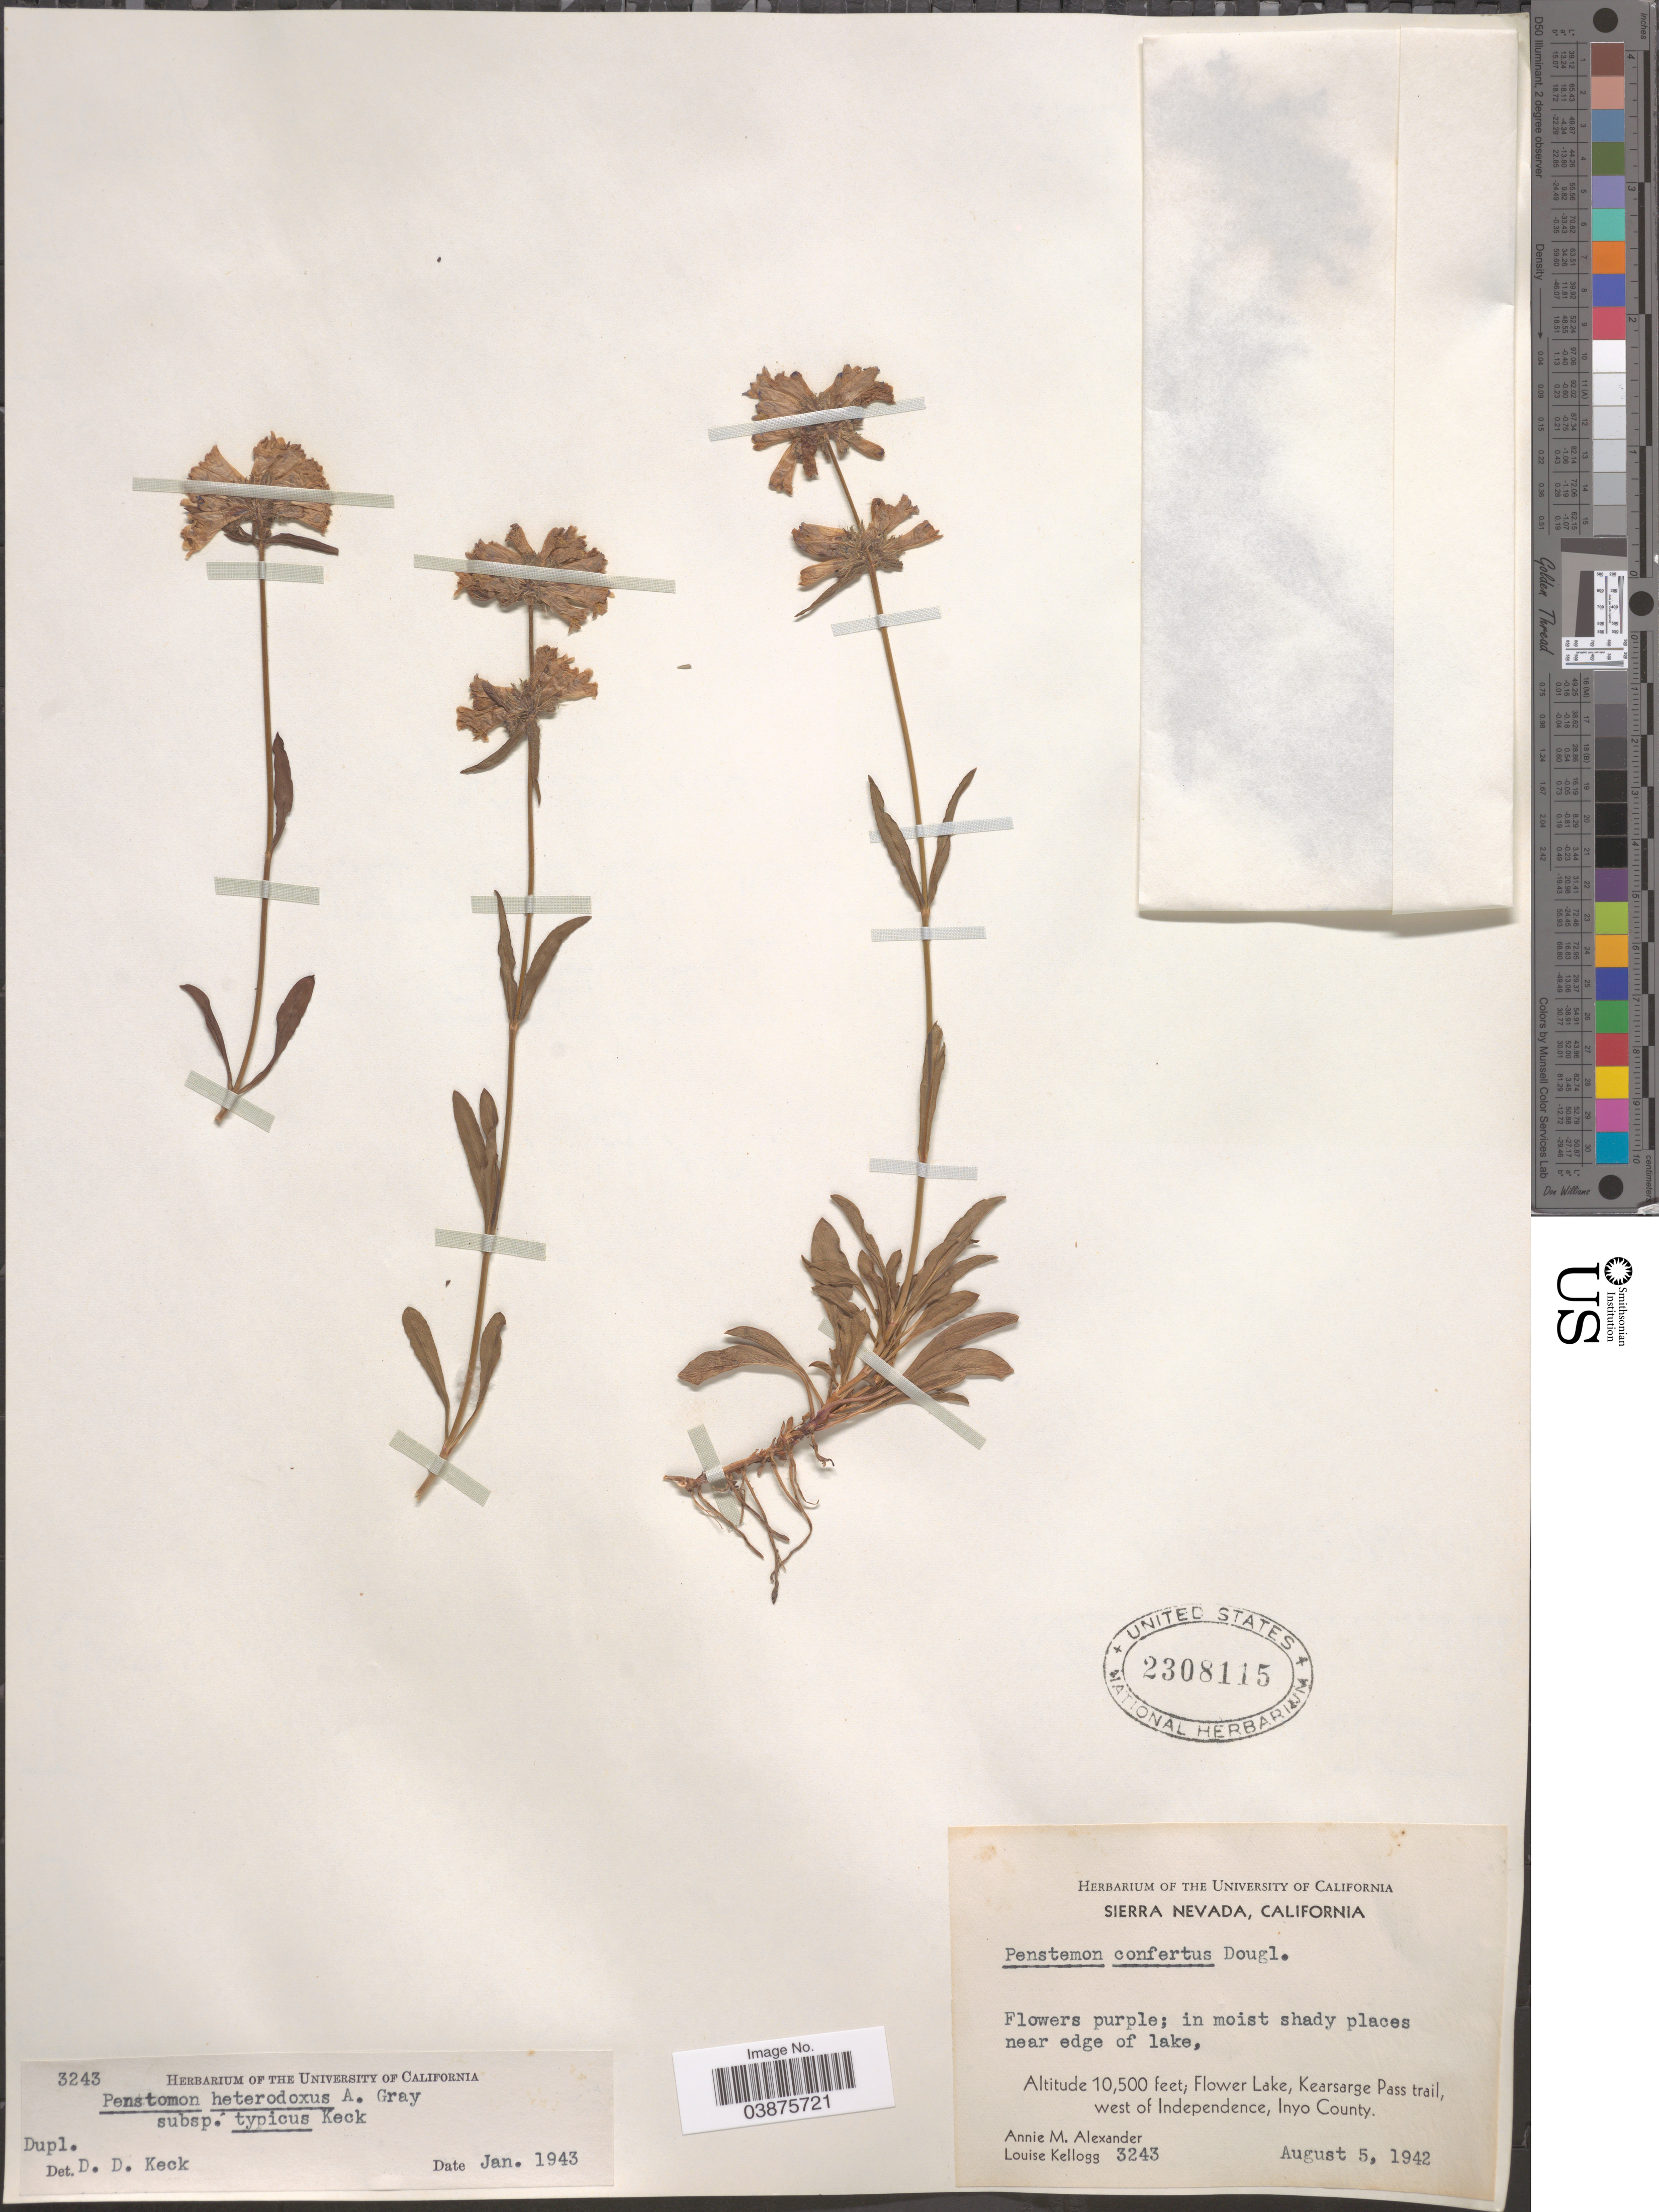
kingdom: Plantae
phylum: Tracheophyta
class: Magnoliopsida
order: Lamiales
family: Plantaginaceae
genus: Penstemon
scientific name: Penstemon heterodoxus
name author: A. Gray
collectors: A. M. Alexander & L. Kellogg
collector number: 3243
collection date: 1942-08-05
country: United States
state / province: California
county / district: Inyo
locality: Sierra Nevada. Flower Lake, Kearsarge Pass trail, west of Independence, Inyo County.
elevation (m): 3200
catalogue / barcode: US 2308115